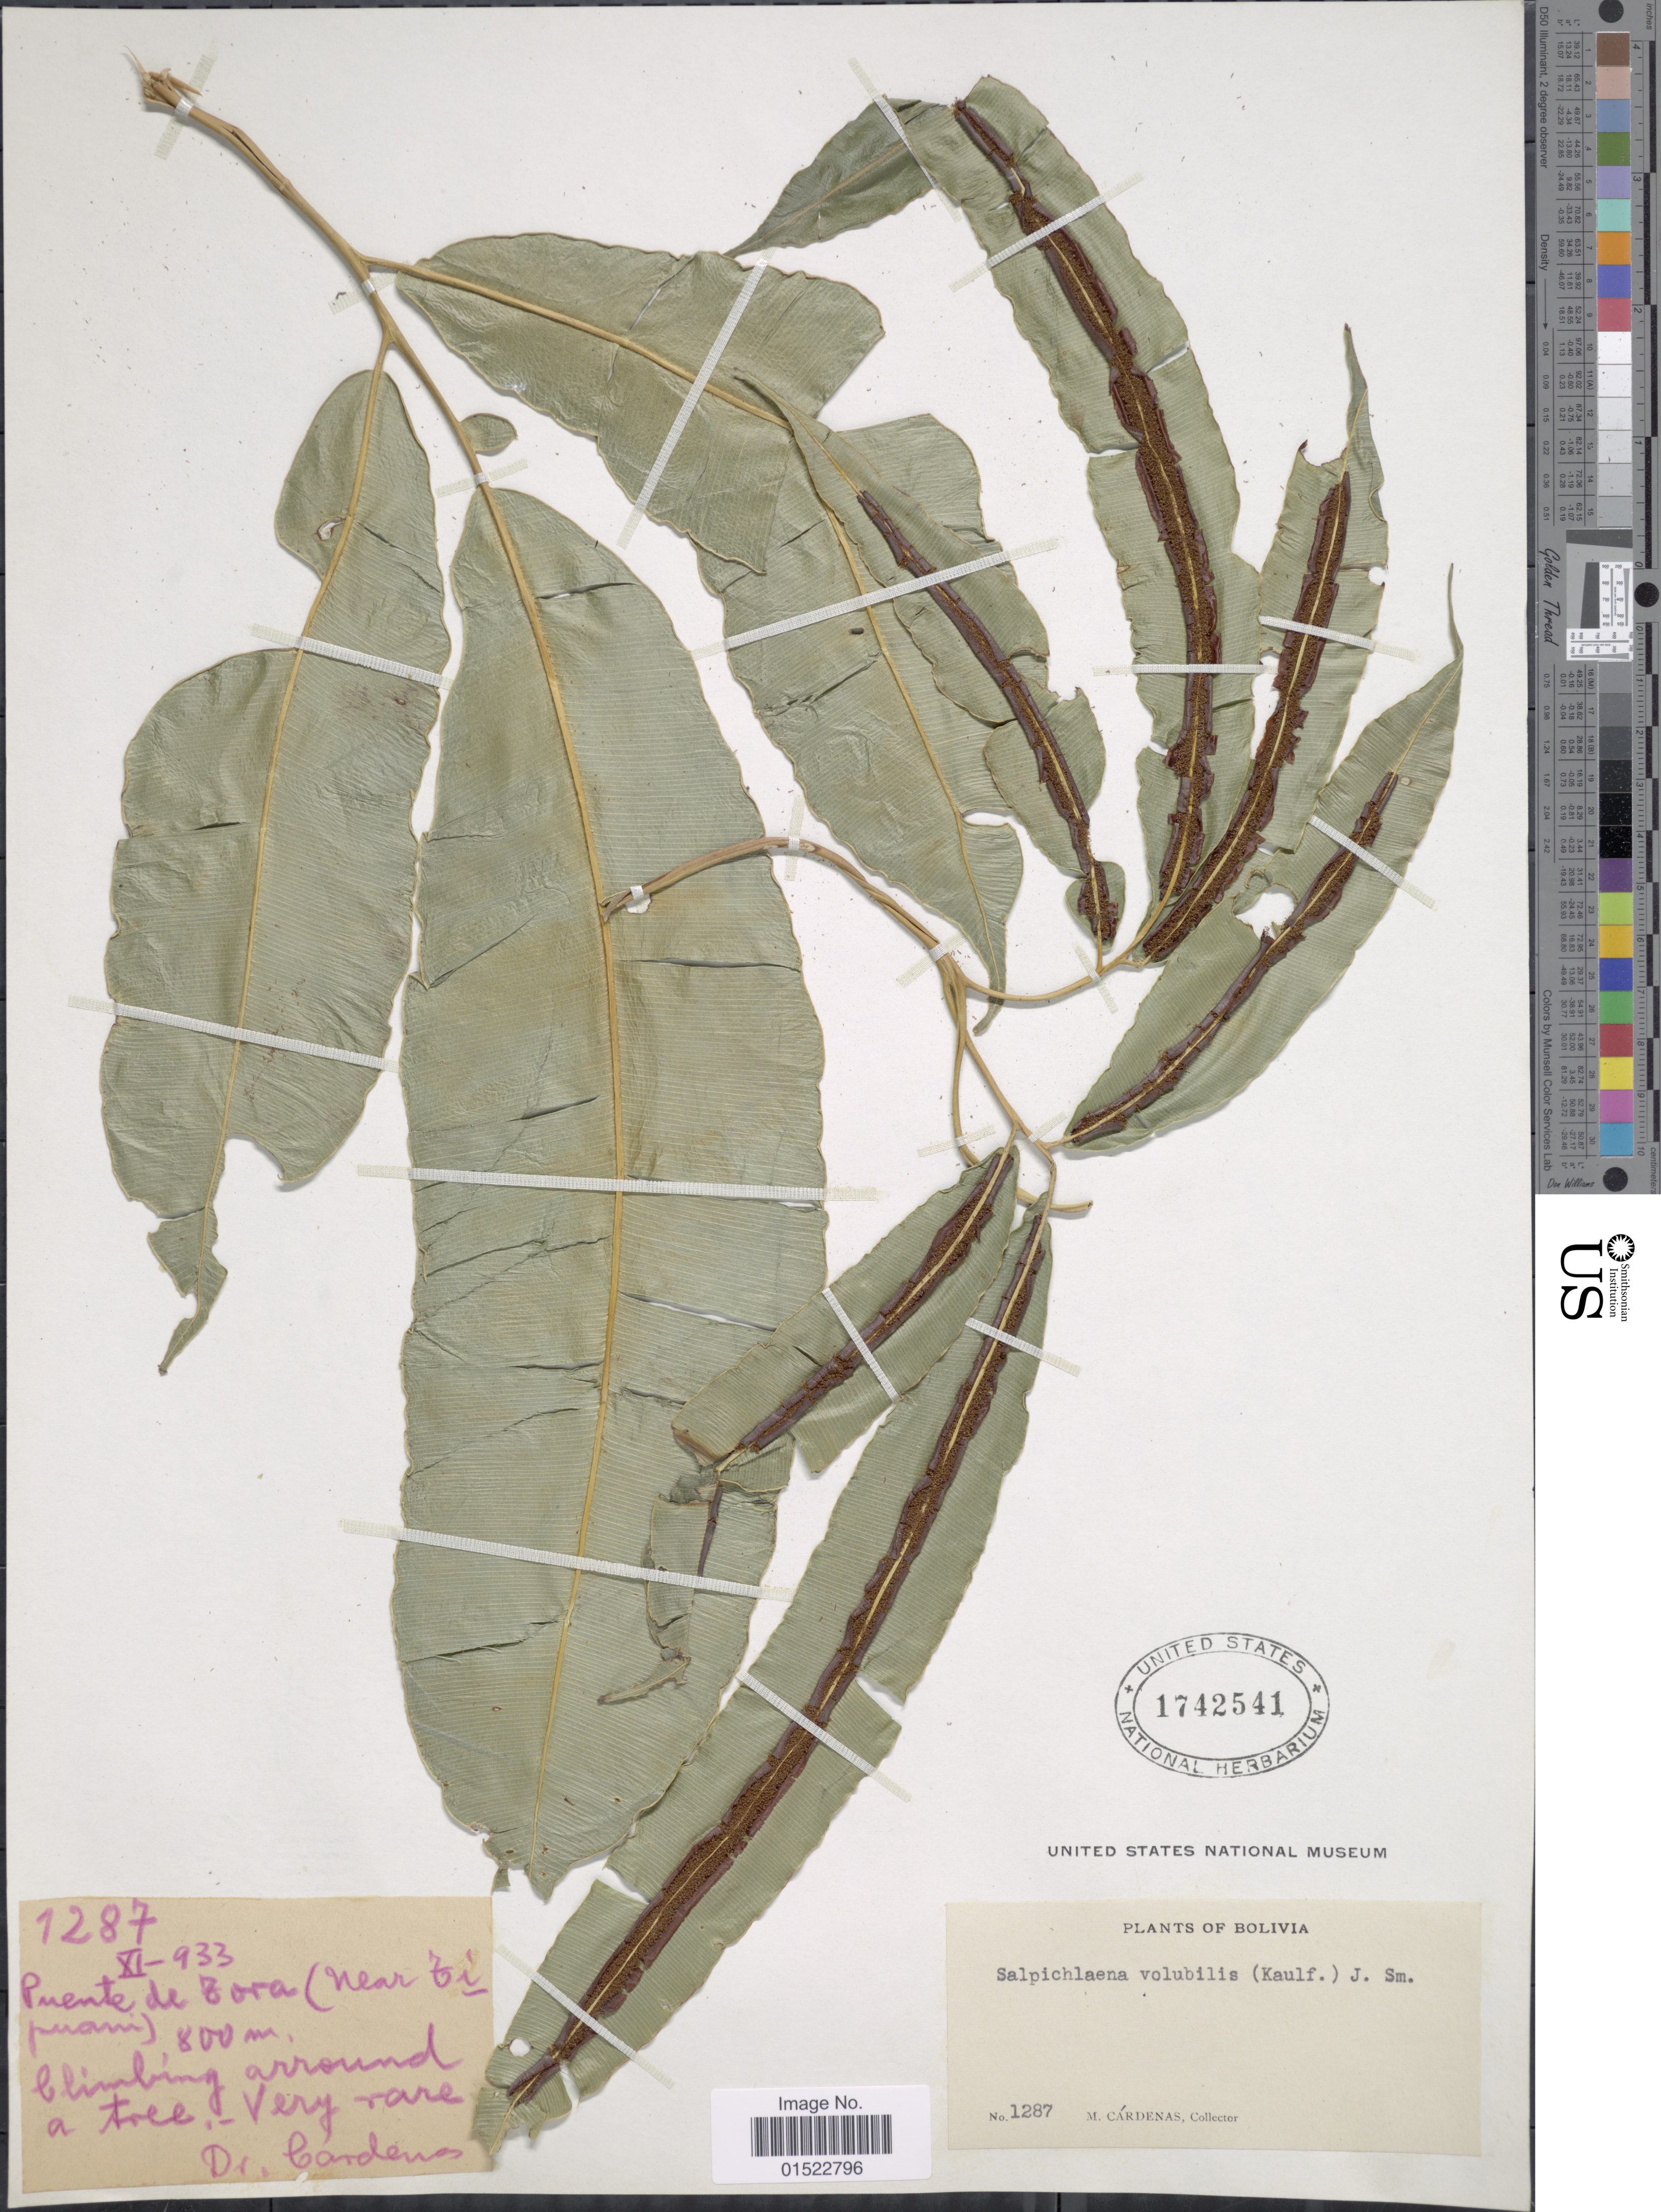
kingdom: Plantae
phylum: Tracheophyta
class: Polypodiopsida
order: Polypodiales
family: Blechnaceae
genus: Salpichlaena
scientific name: Salpichlaena volubilis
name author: (Kaulf.) J. Sm.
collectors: M. Cárdenas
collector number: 1287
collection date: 1933-11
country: Bolivia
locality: Climbing arounf a tree- Very rare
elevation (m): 800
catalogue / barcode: US 1742541